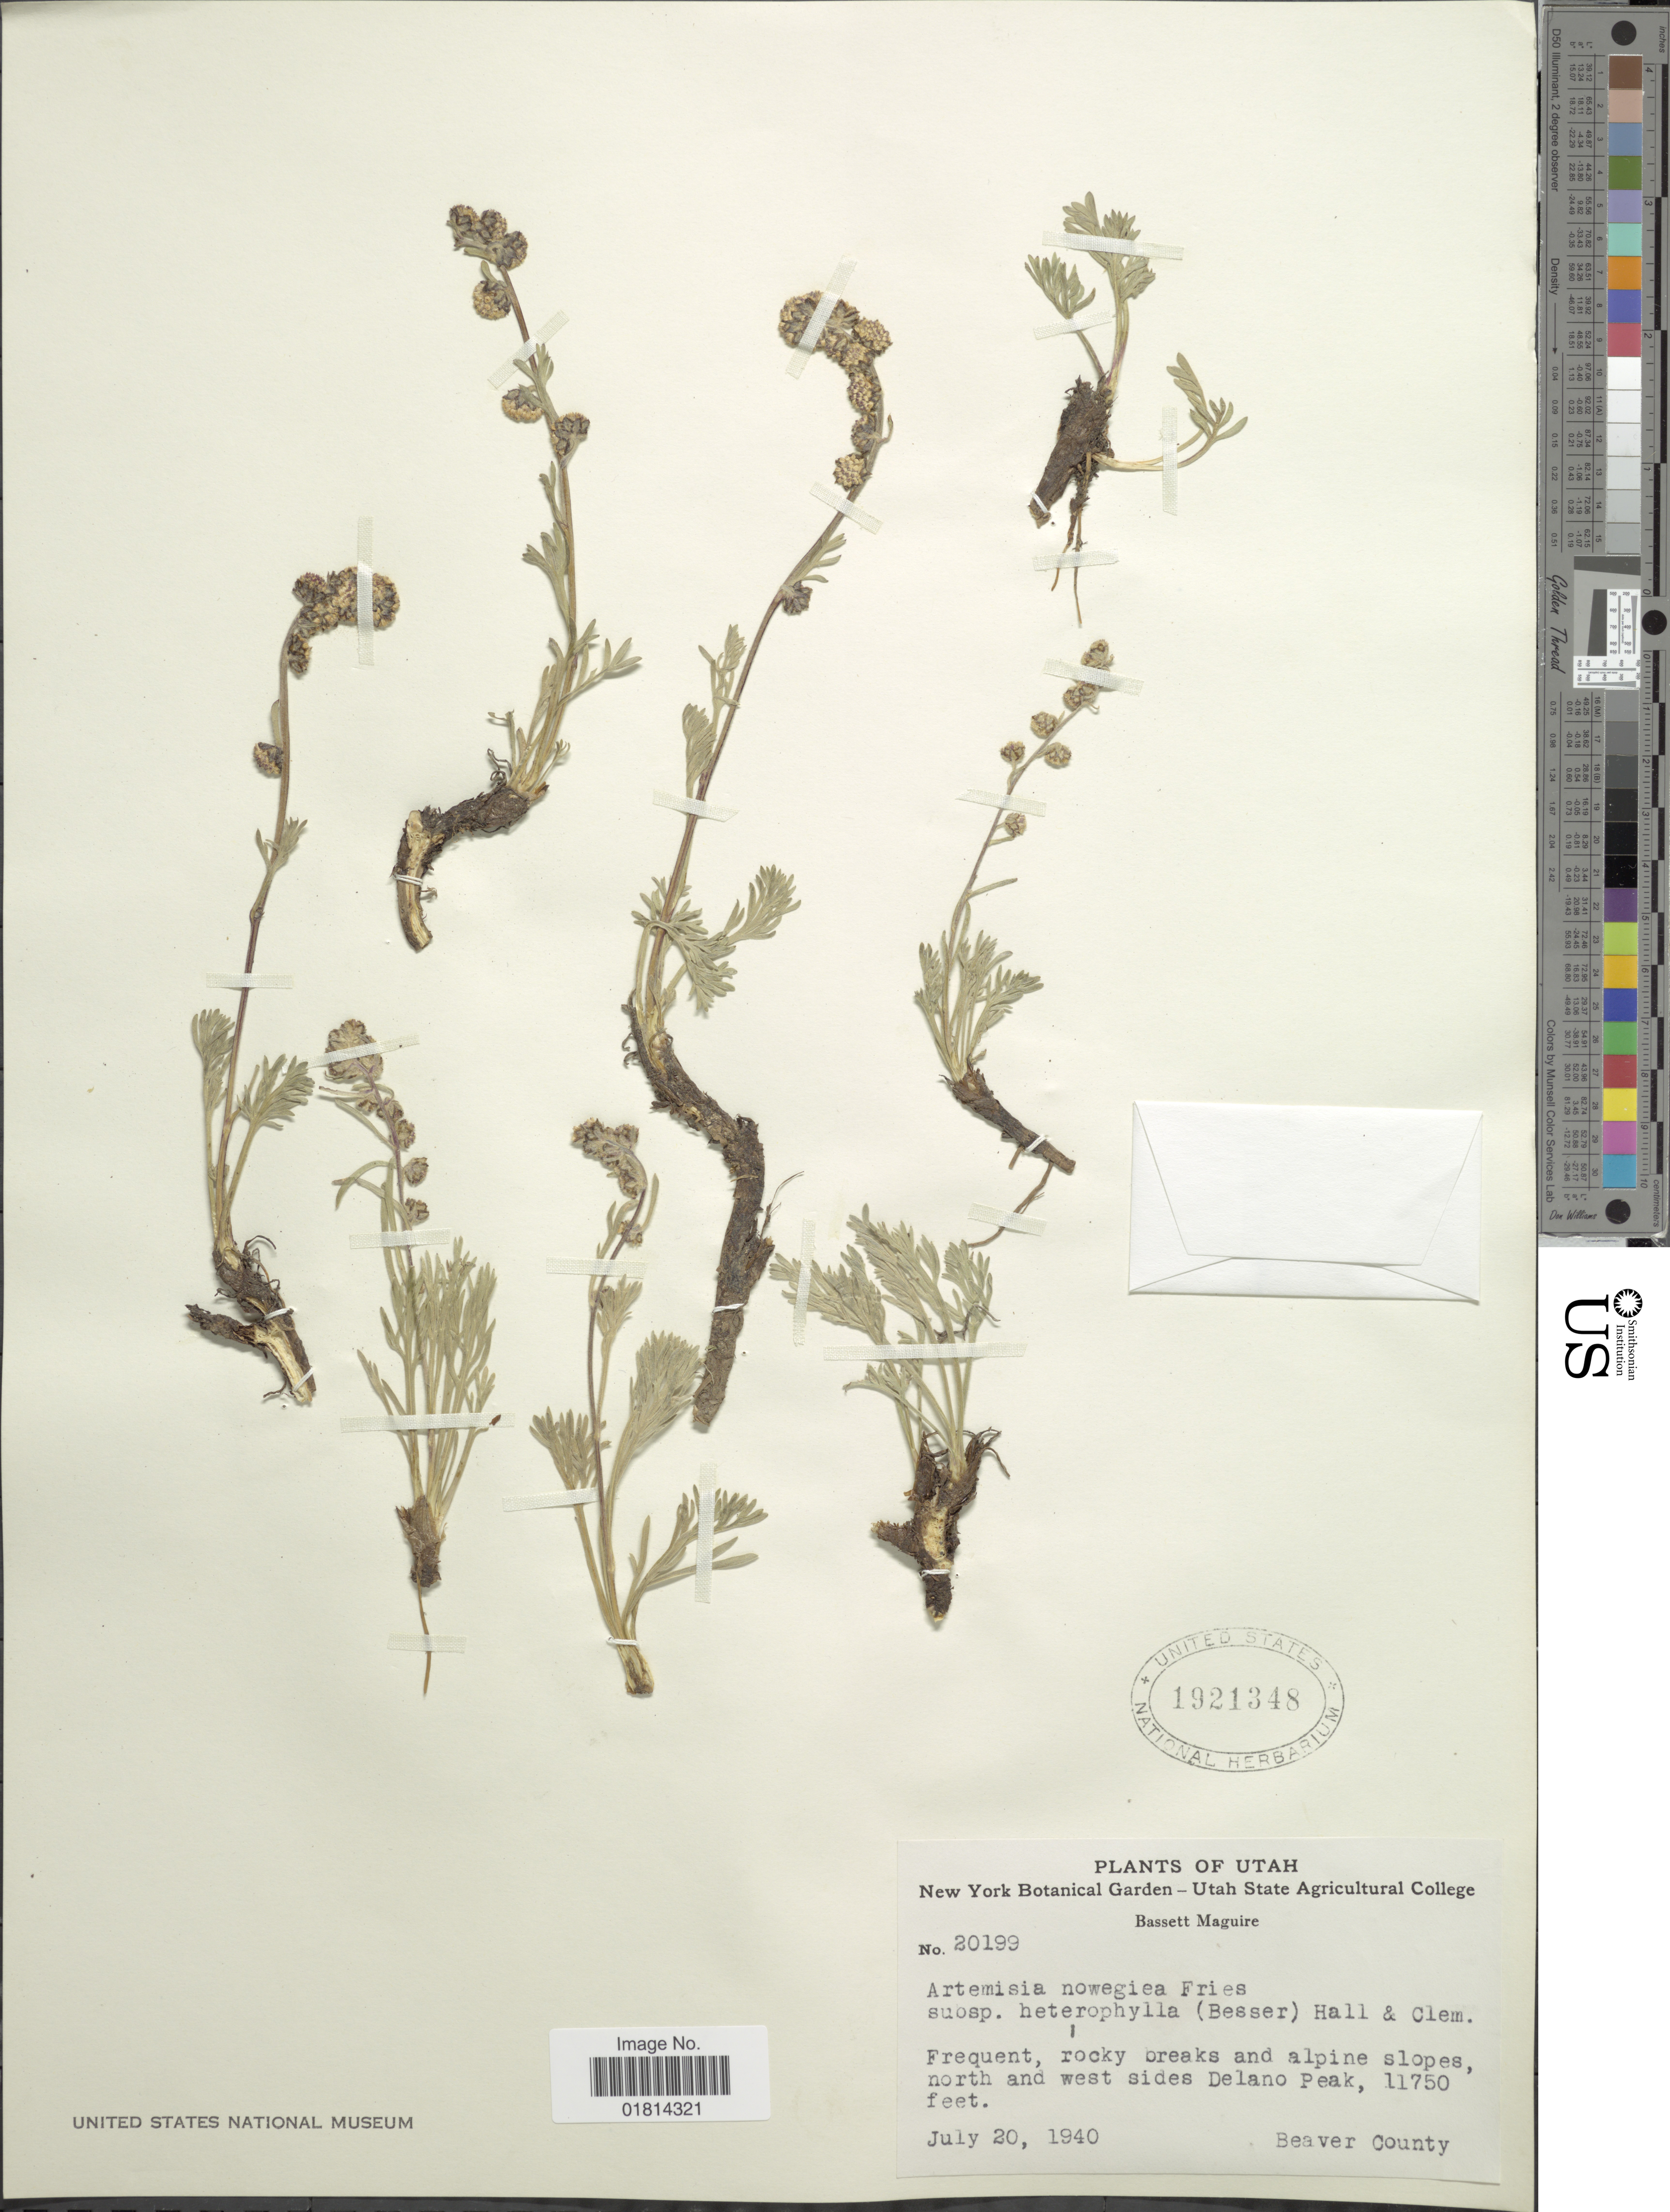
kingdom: Plantae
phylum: Tracheophyta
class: Magnoliopsida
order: Asterales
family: Asteraceae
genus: Artemisia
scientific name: Artemisia arctica subsp. saxicola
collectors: B. Maguire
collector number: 20199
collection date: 1940-07-20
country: United States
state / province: Utah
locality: Frequent, rocky breaks and alpine slopes, north and west sides Delano Peak. Beaver County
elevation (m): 3581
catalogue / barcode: US 1921348